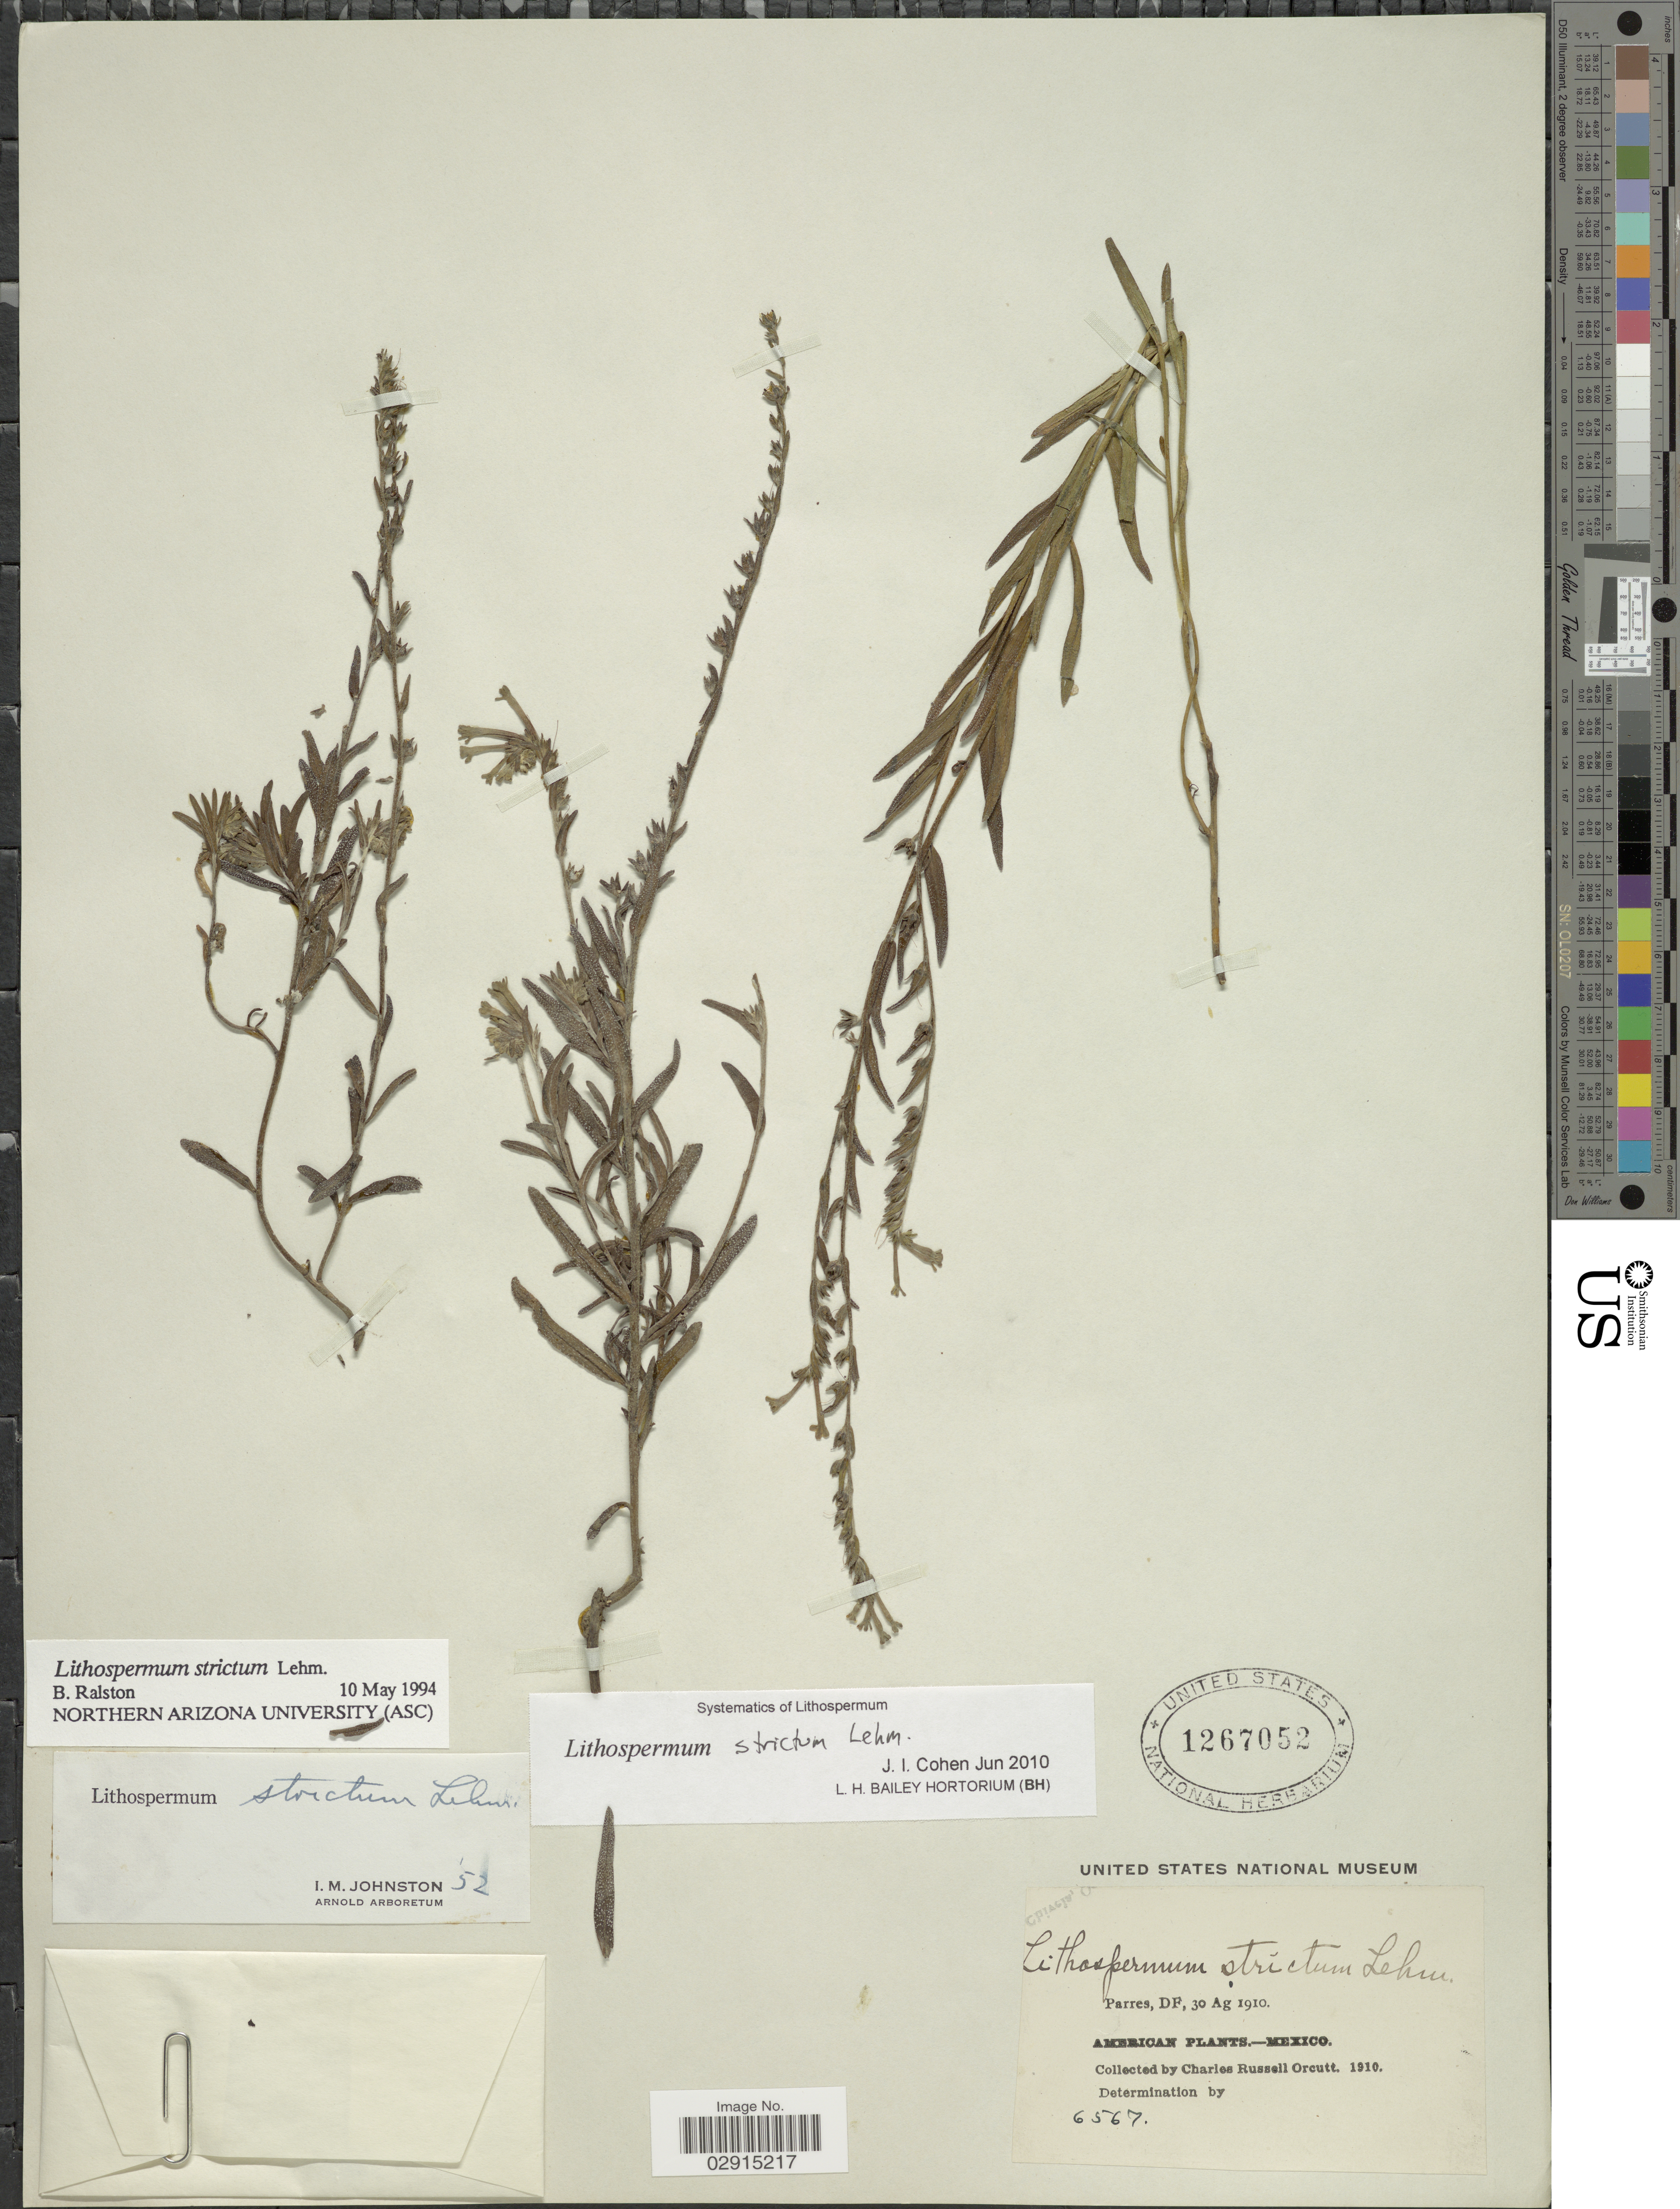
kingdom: Plantae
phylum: Tracheophyta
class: Magnoliopsida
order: Boraginales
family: Boraginaceae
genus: Lithospermum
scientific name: Lithospermum strictum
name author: Lehm.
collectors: C. R. Orcutt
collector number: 6567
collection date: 1910-08-30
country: Mexico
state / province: Distrito Federal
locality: Parres, DF.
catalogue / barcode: US 1267052